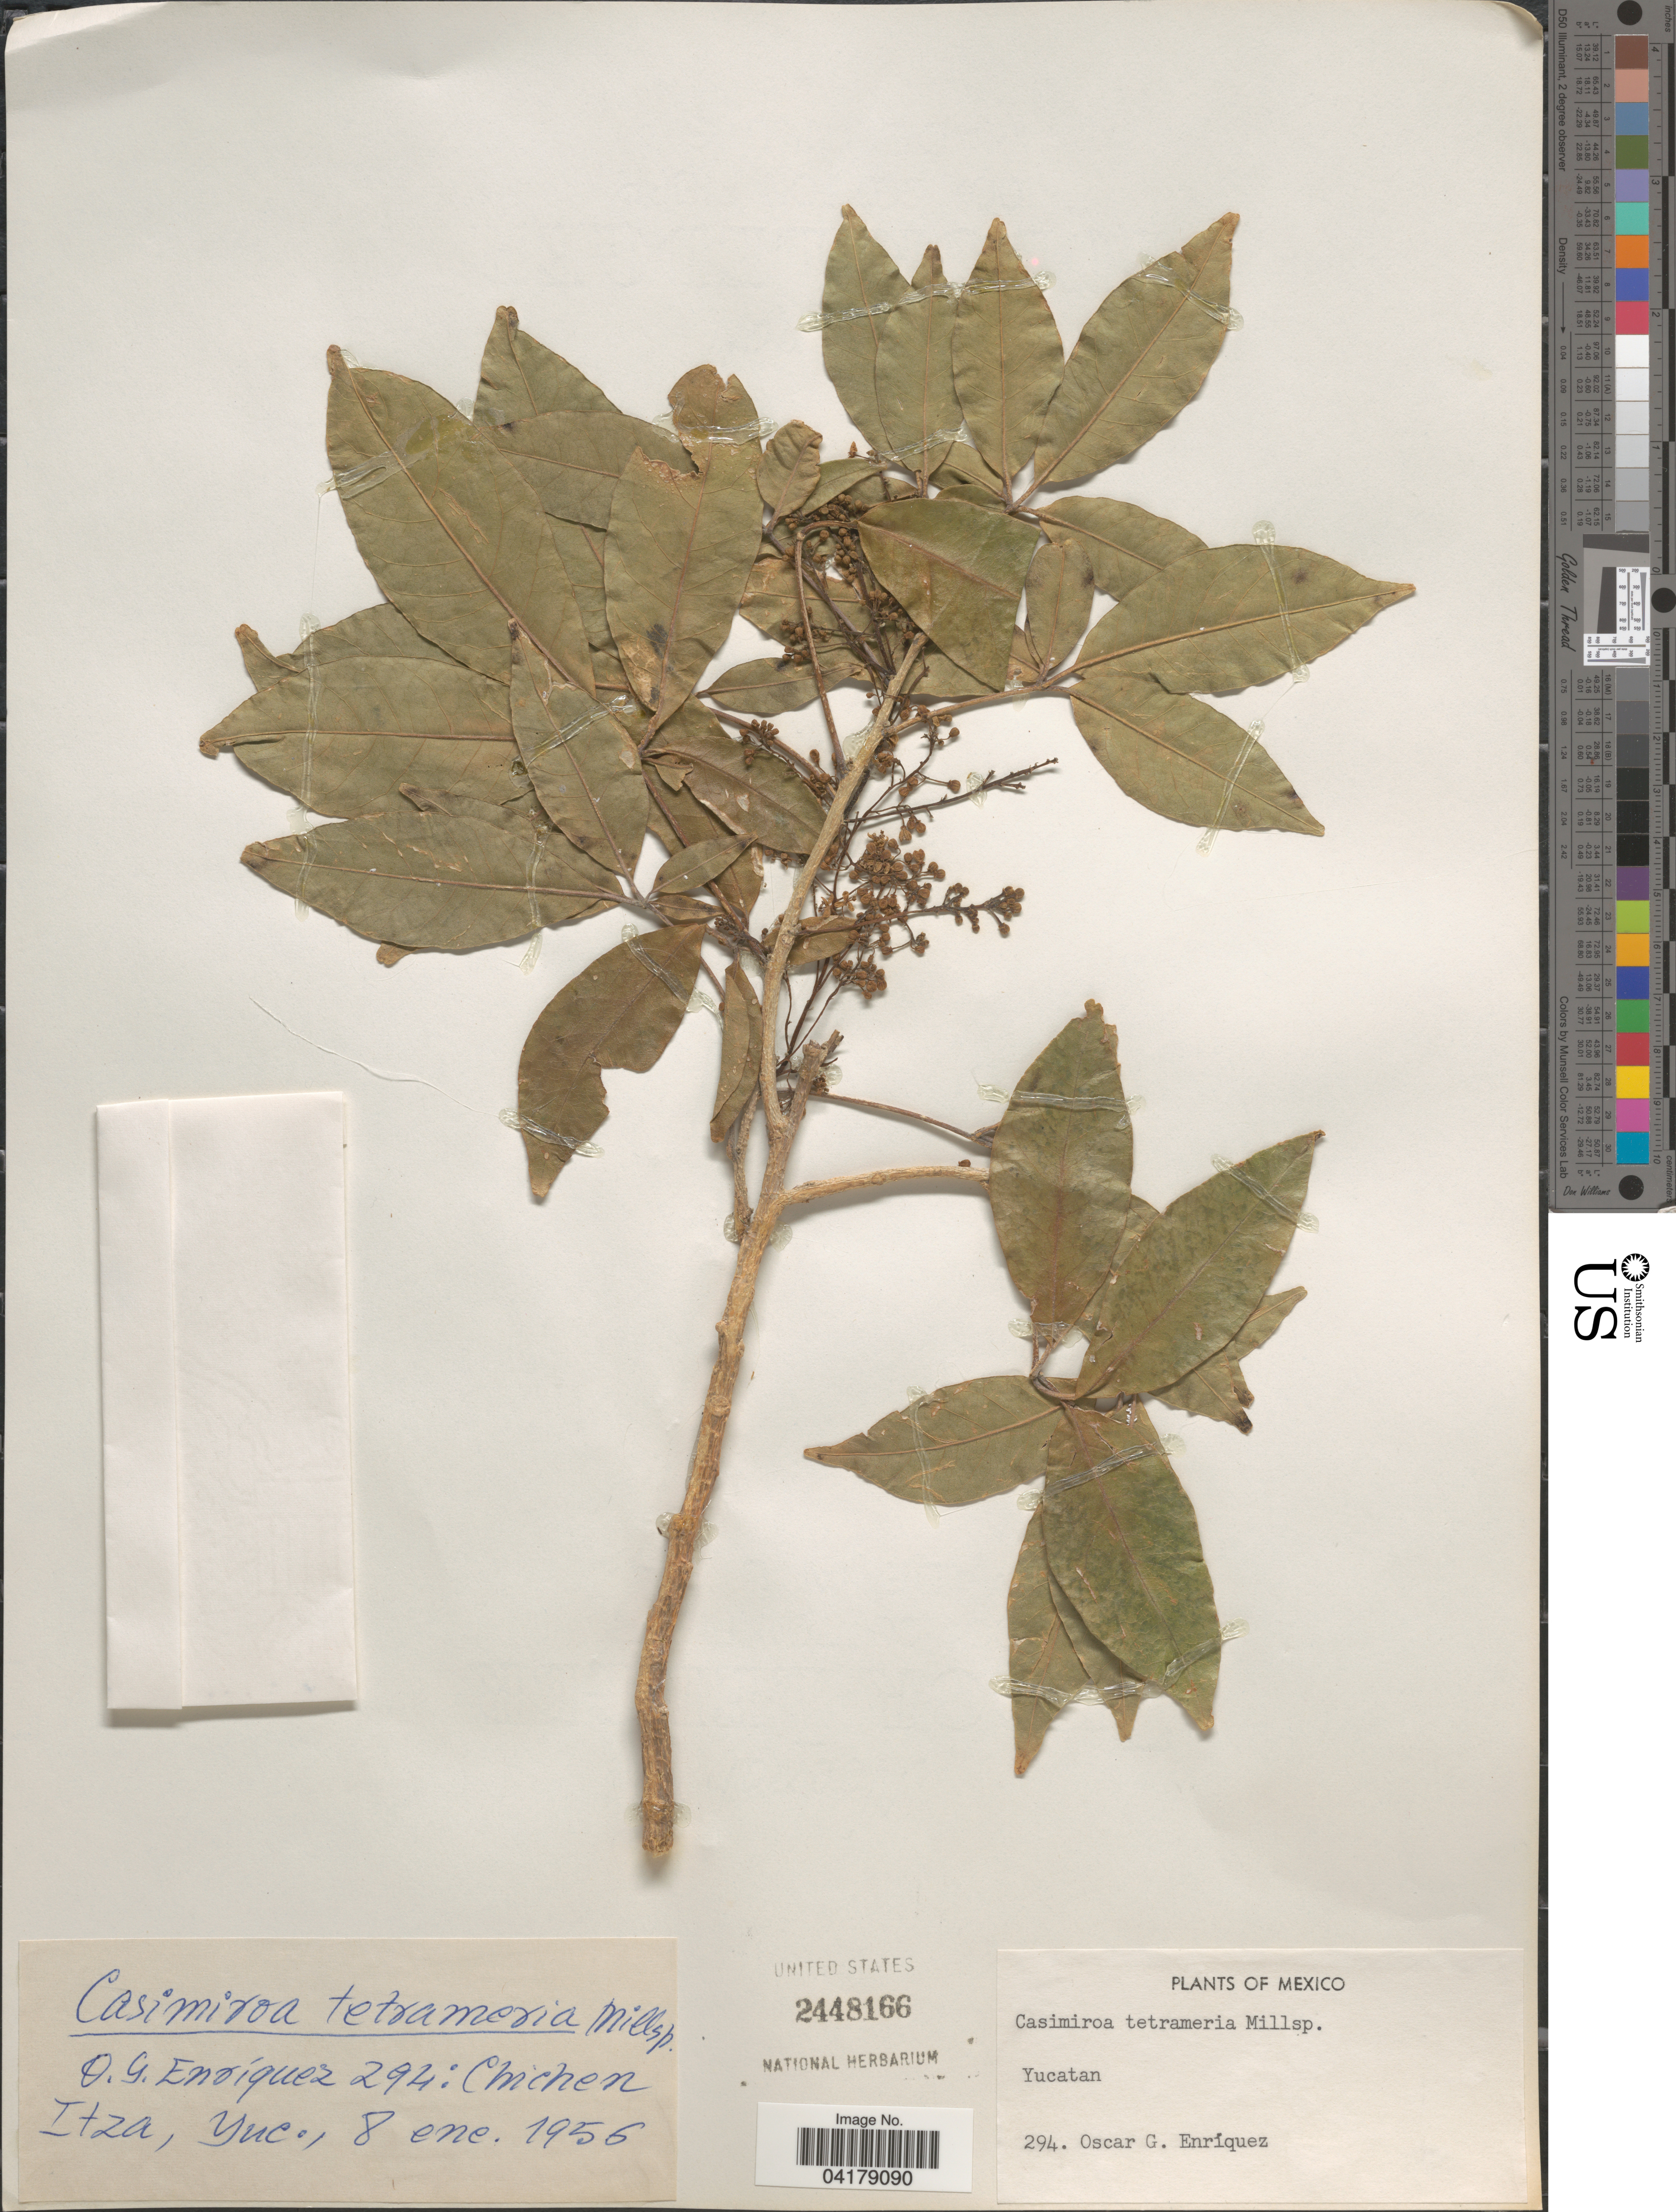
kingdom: Plantae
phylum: Tracheophyta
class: Magnoliopsida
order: Sapindales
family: Rutaceae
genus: Casimiroa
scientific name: Casimiroa tetrameria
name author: Millsp.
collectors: O. Enriquez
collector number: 294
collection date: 1956-01-08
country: Mexico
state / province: Yucatán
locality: Chichen Itza.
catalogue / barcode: US 2448166